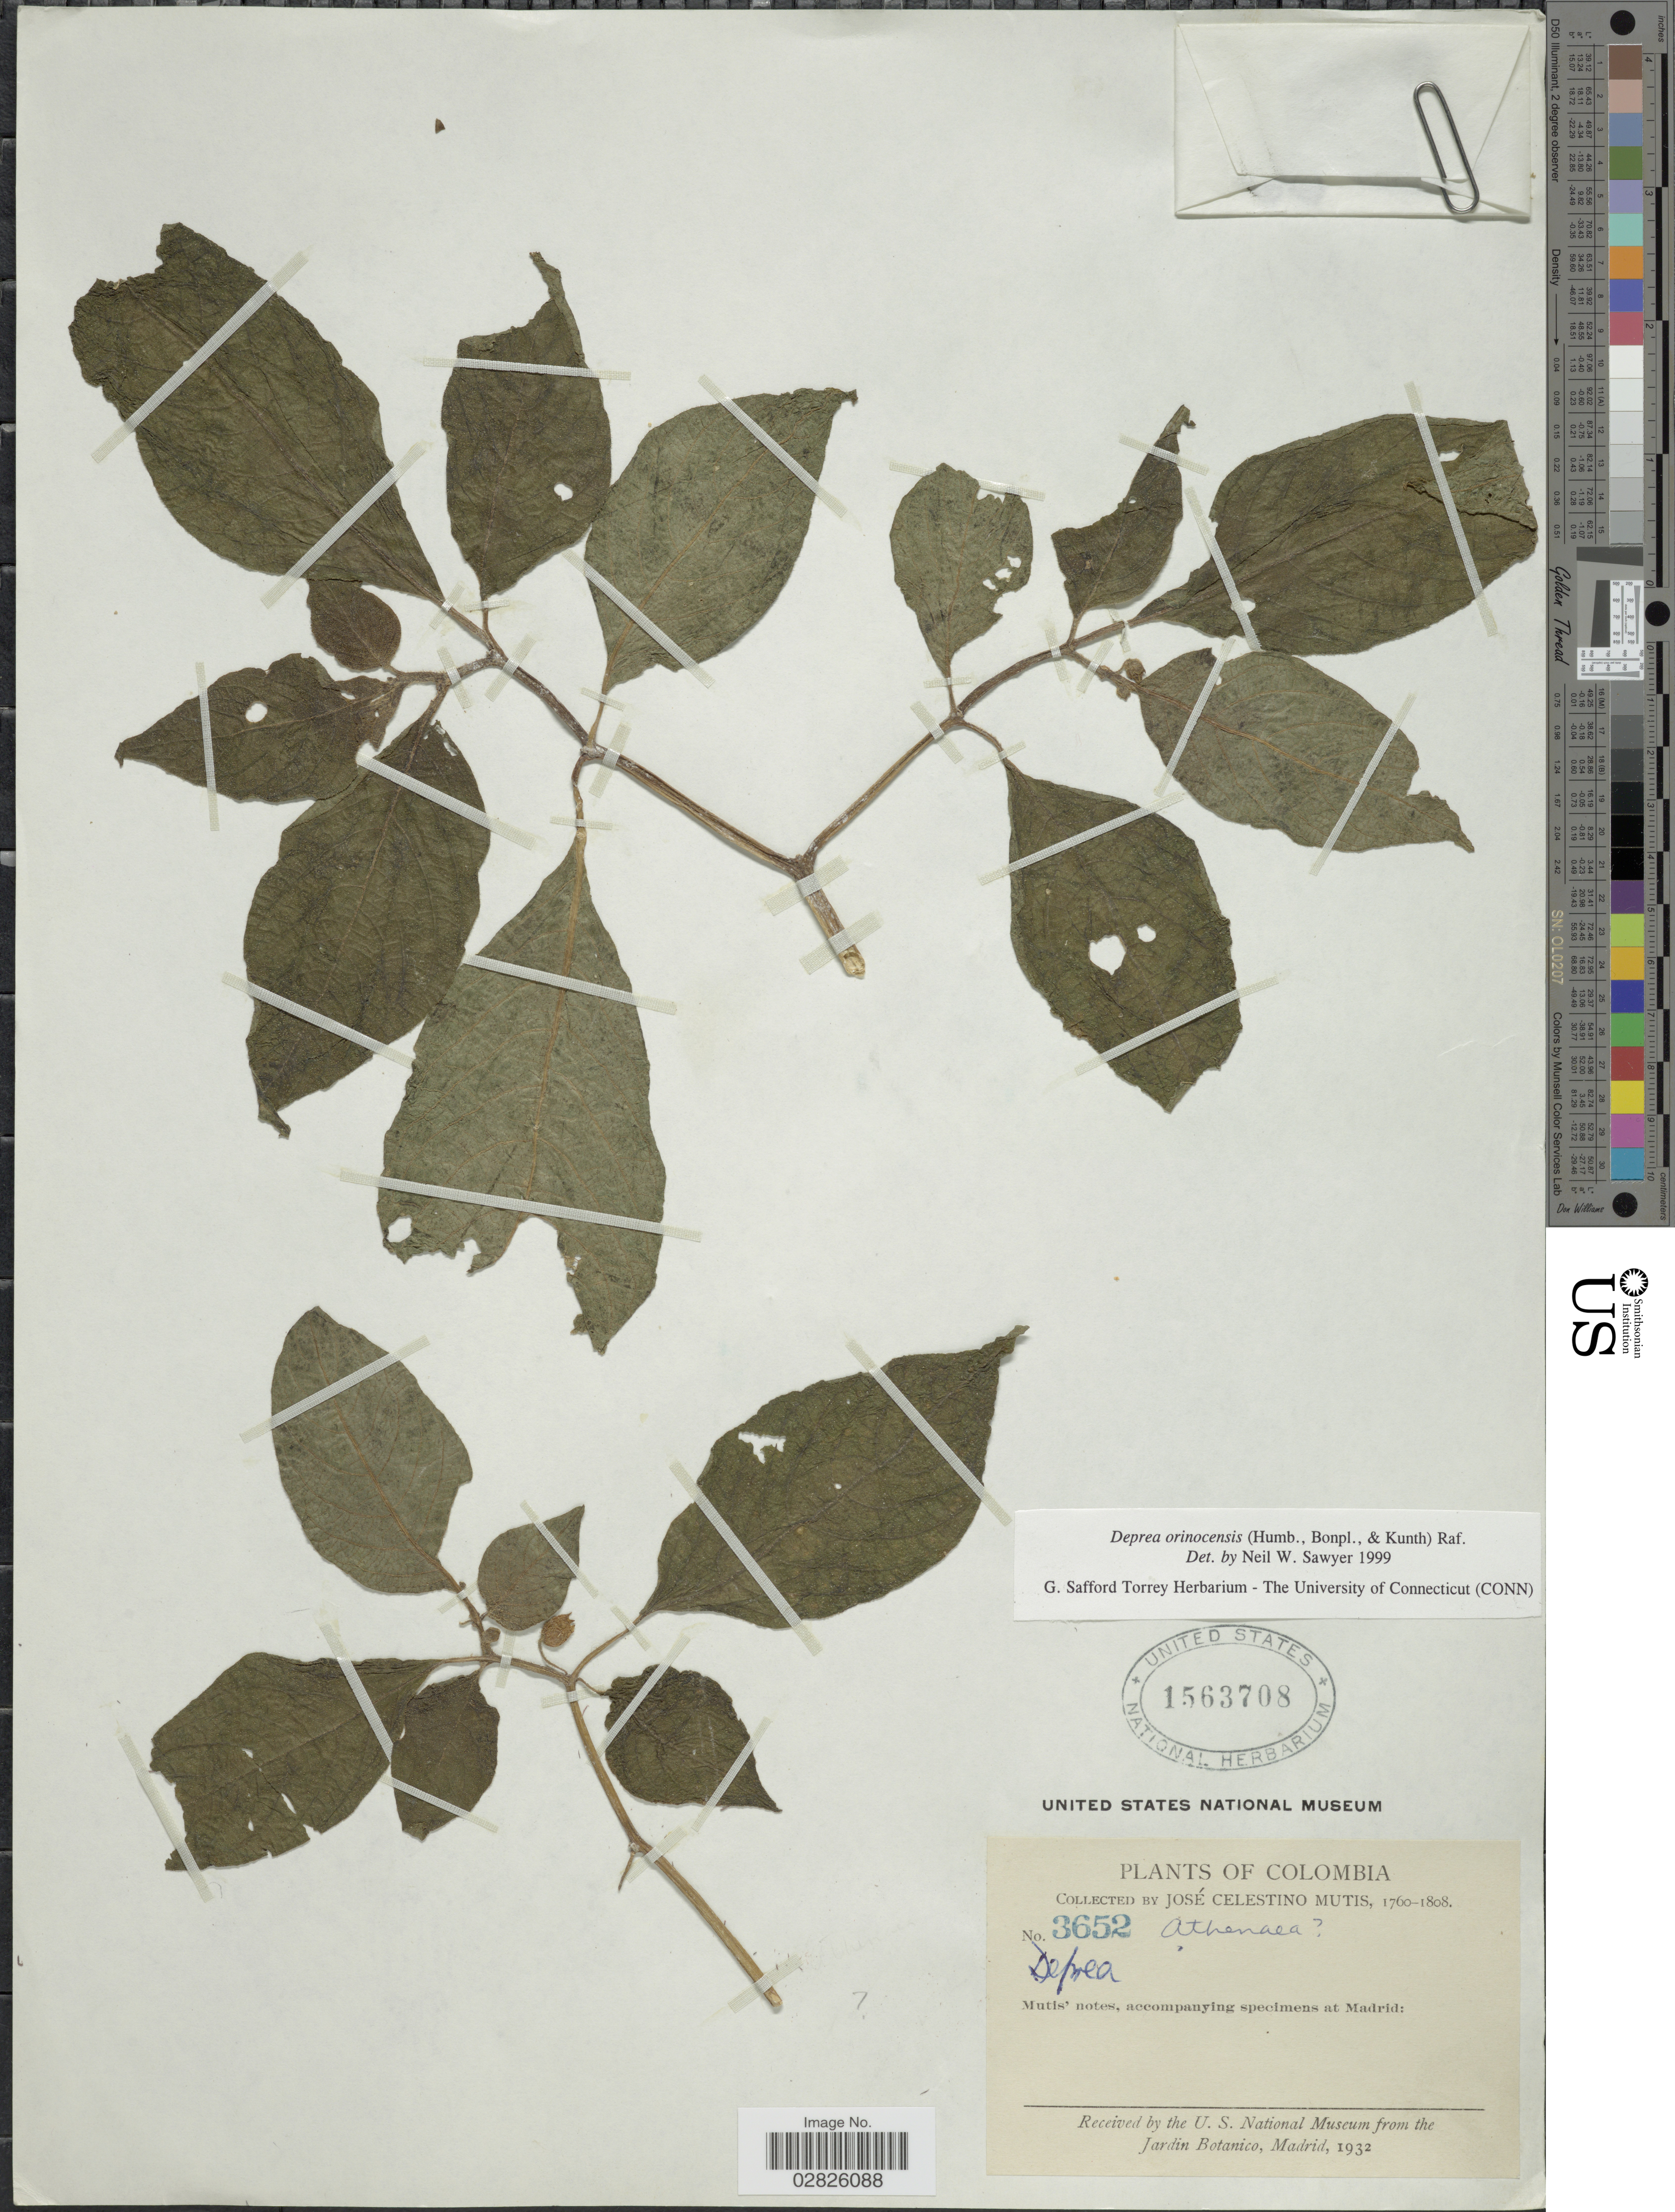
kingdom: Plantae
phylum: Tracheophyta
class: Magnoliopsida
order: Solanales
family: Solanaceae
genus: Deprea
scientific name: Deprea orinocensis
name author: (Kunth) Raf.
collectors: J. C. B. Mutis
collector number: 3652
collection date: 1760/1808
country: Colombia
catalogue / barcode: US 1563708